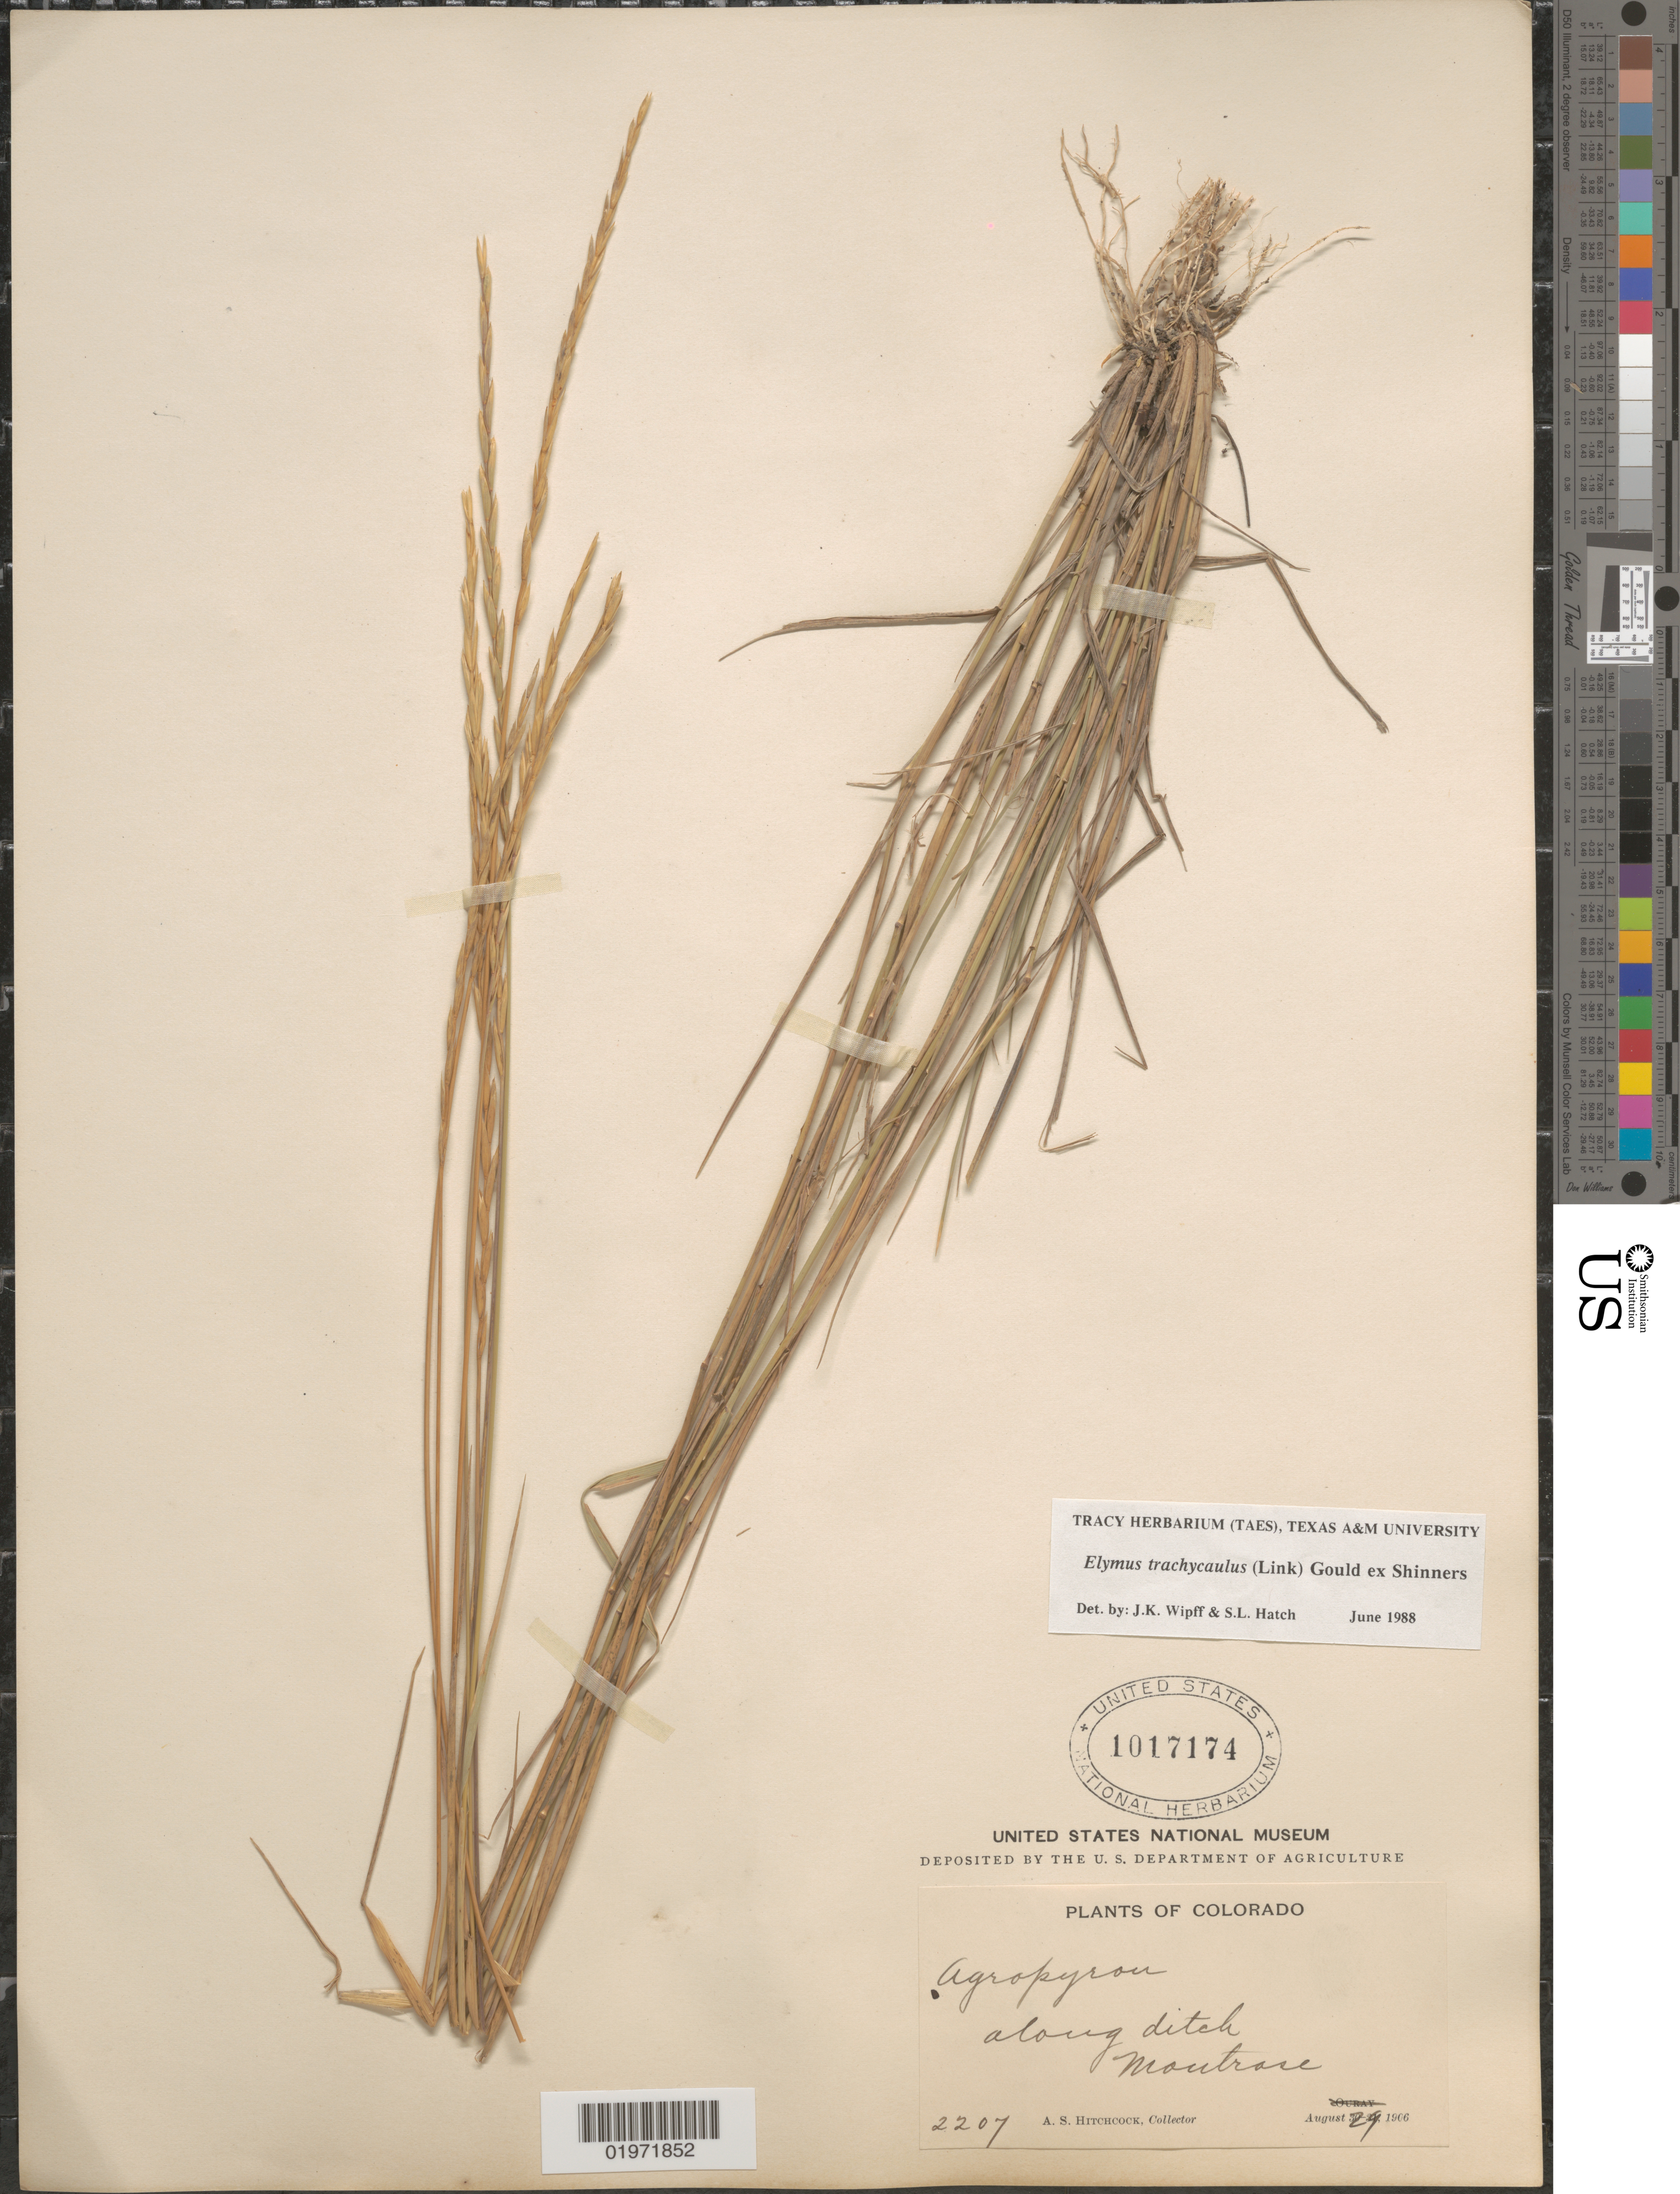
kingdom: Plantae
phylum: Tracheophyta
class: Liliopsida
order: Poales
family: Poaceae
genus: Elymus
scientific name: Elymus trachycaulus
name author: (Link) Gould ex Shinners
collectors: A. S. Hitchcock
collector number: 2207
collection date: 1906-08-29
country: United States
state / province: Colorado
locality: Along ditch. Montrose.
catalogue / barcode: US 1017174